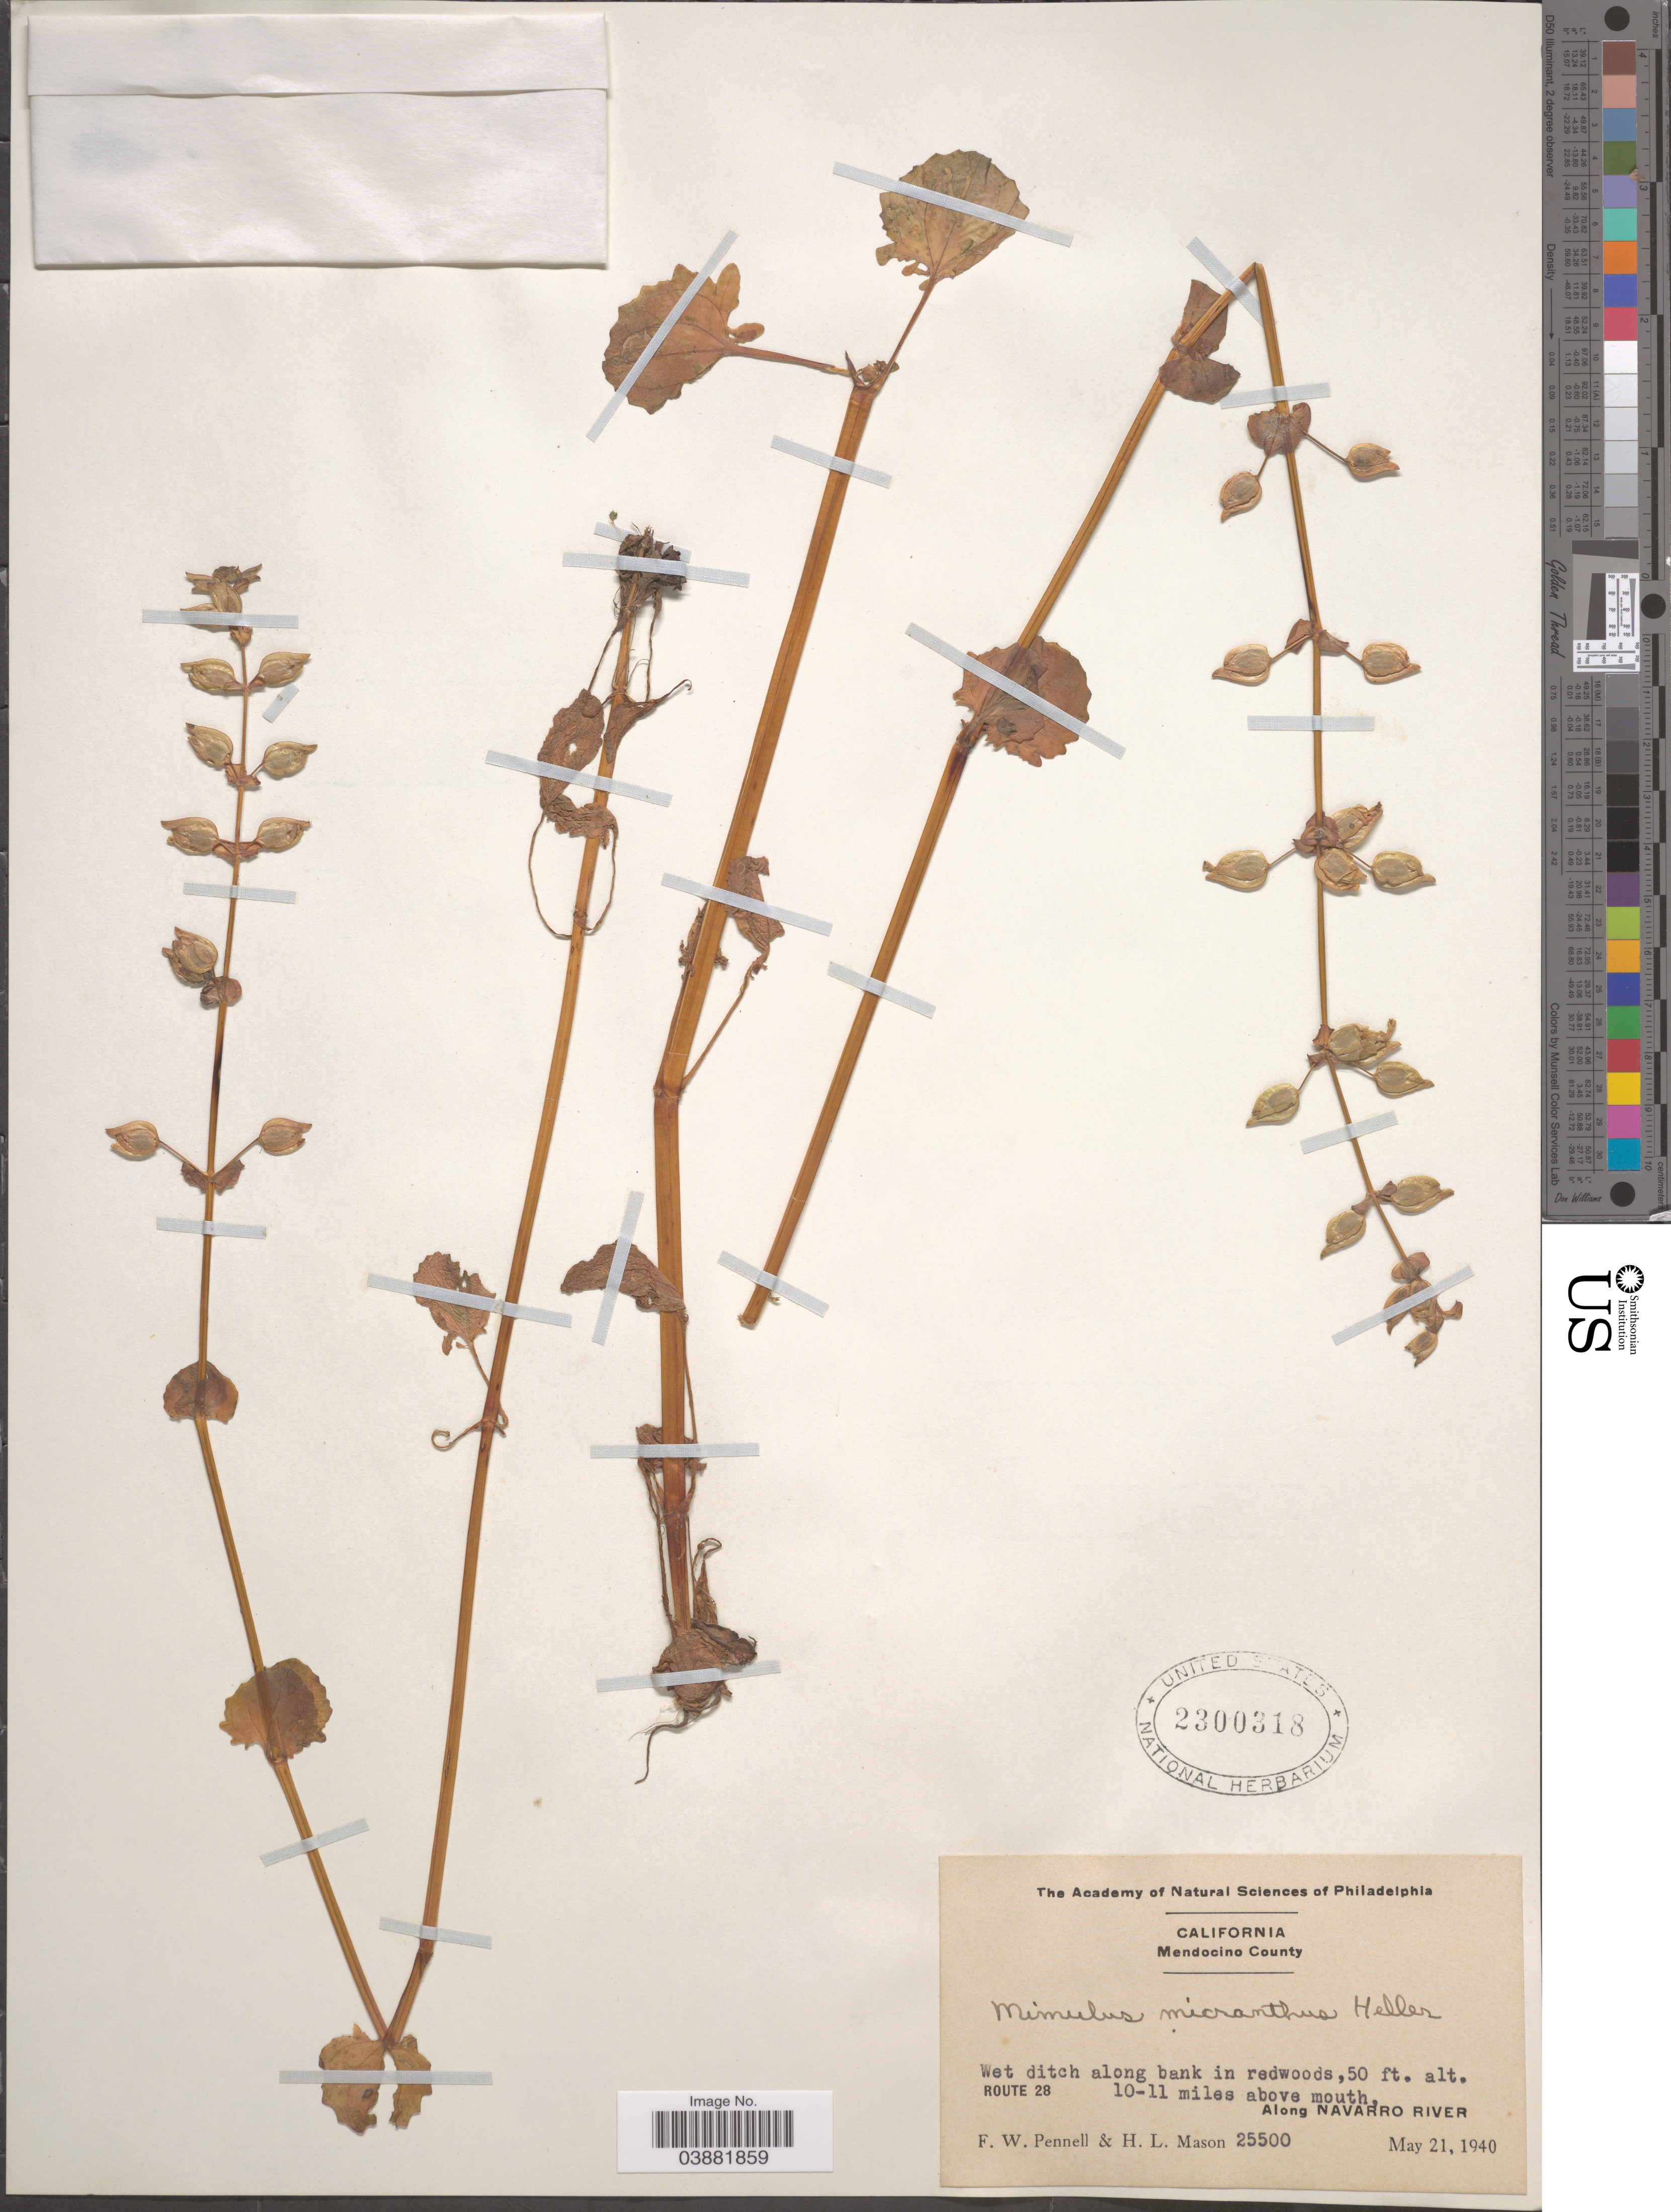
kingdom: Plantae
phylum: Tracheophyta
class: Magnoliopsida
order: Lamiales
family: Phrymaceae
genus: Mimulus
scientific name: Mimulus guttatus var. micranthus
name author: (A. Heller) G.R. Campb.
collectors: F. W. Pennell & H. L. Mason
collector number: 25500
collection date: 1940-05-21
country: United States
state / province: California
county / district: Mendocino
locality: Mendocino County. Route 28, 10-11 miles above mouth. Along Navarro River.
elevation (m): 15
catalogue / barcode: US 2300318